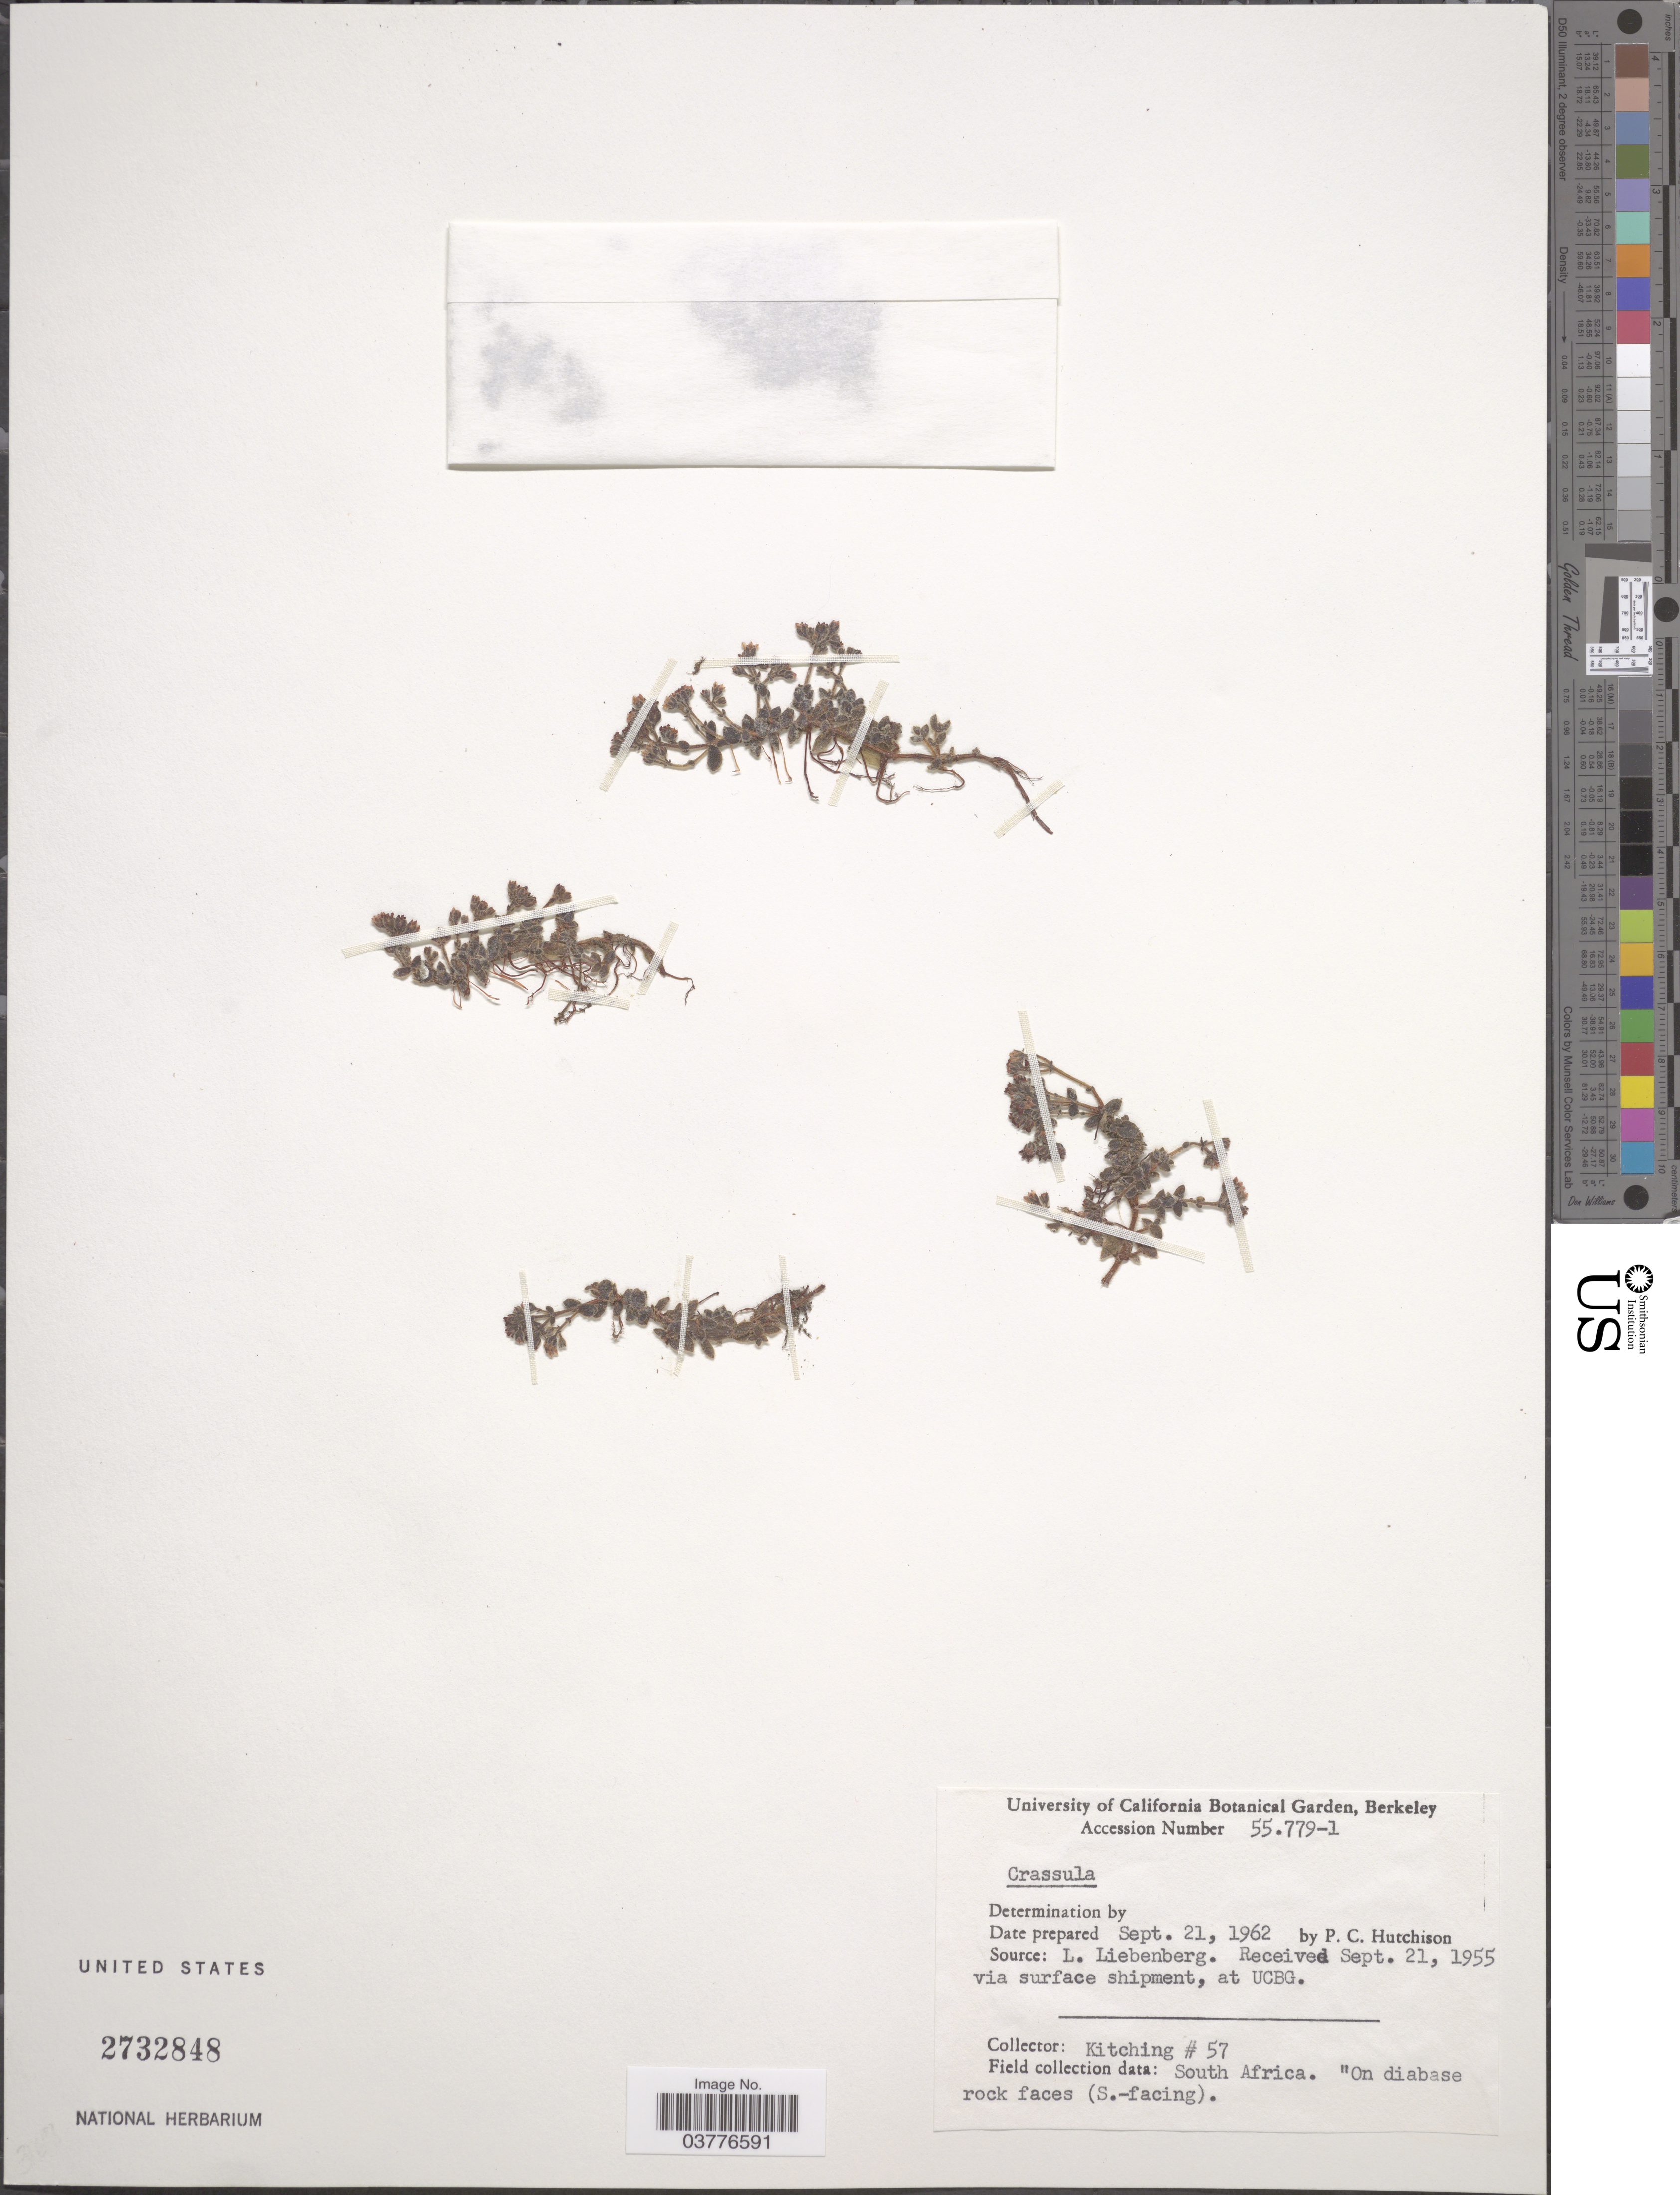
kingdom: Plantae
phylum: Tracheophyta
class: Magnoliopsida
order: Saxifragales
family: Crassulaceae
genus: Crassula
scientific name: Crassula sp.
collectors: P. C. Hutchison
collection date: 1962-09-21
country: United States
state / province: California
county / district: Alameda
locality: University of California Botanical Garden, Berkeley.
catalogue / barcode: US 2732848